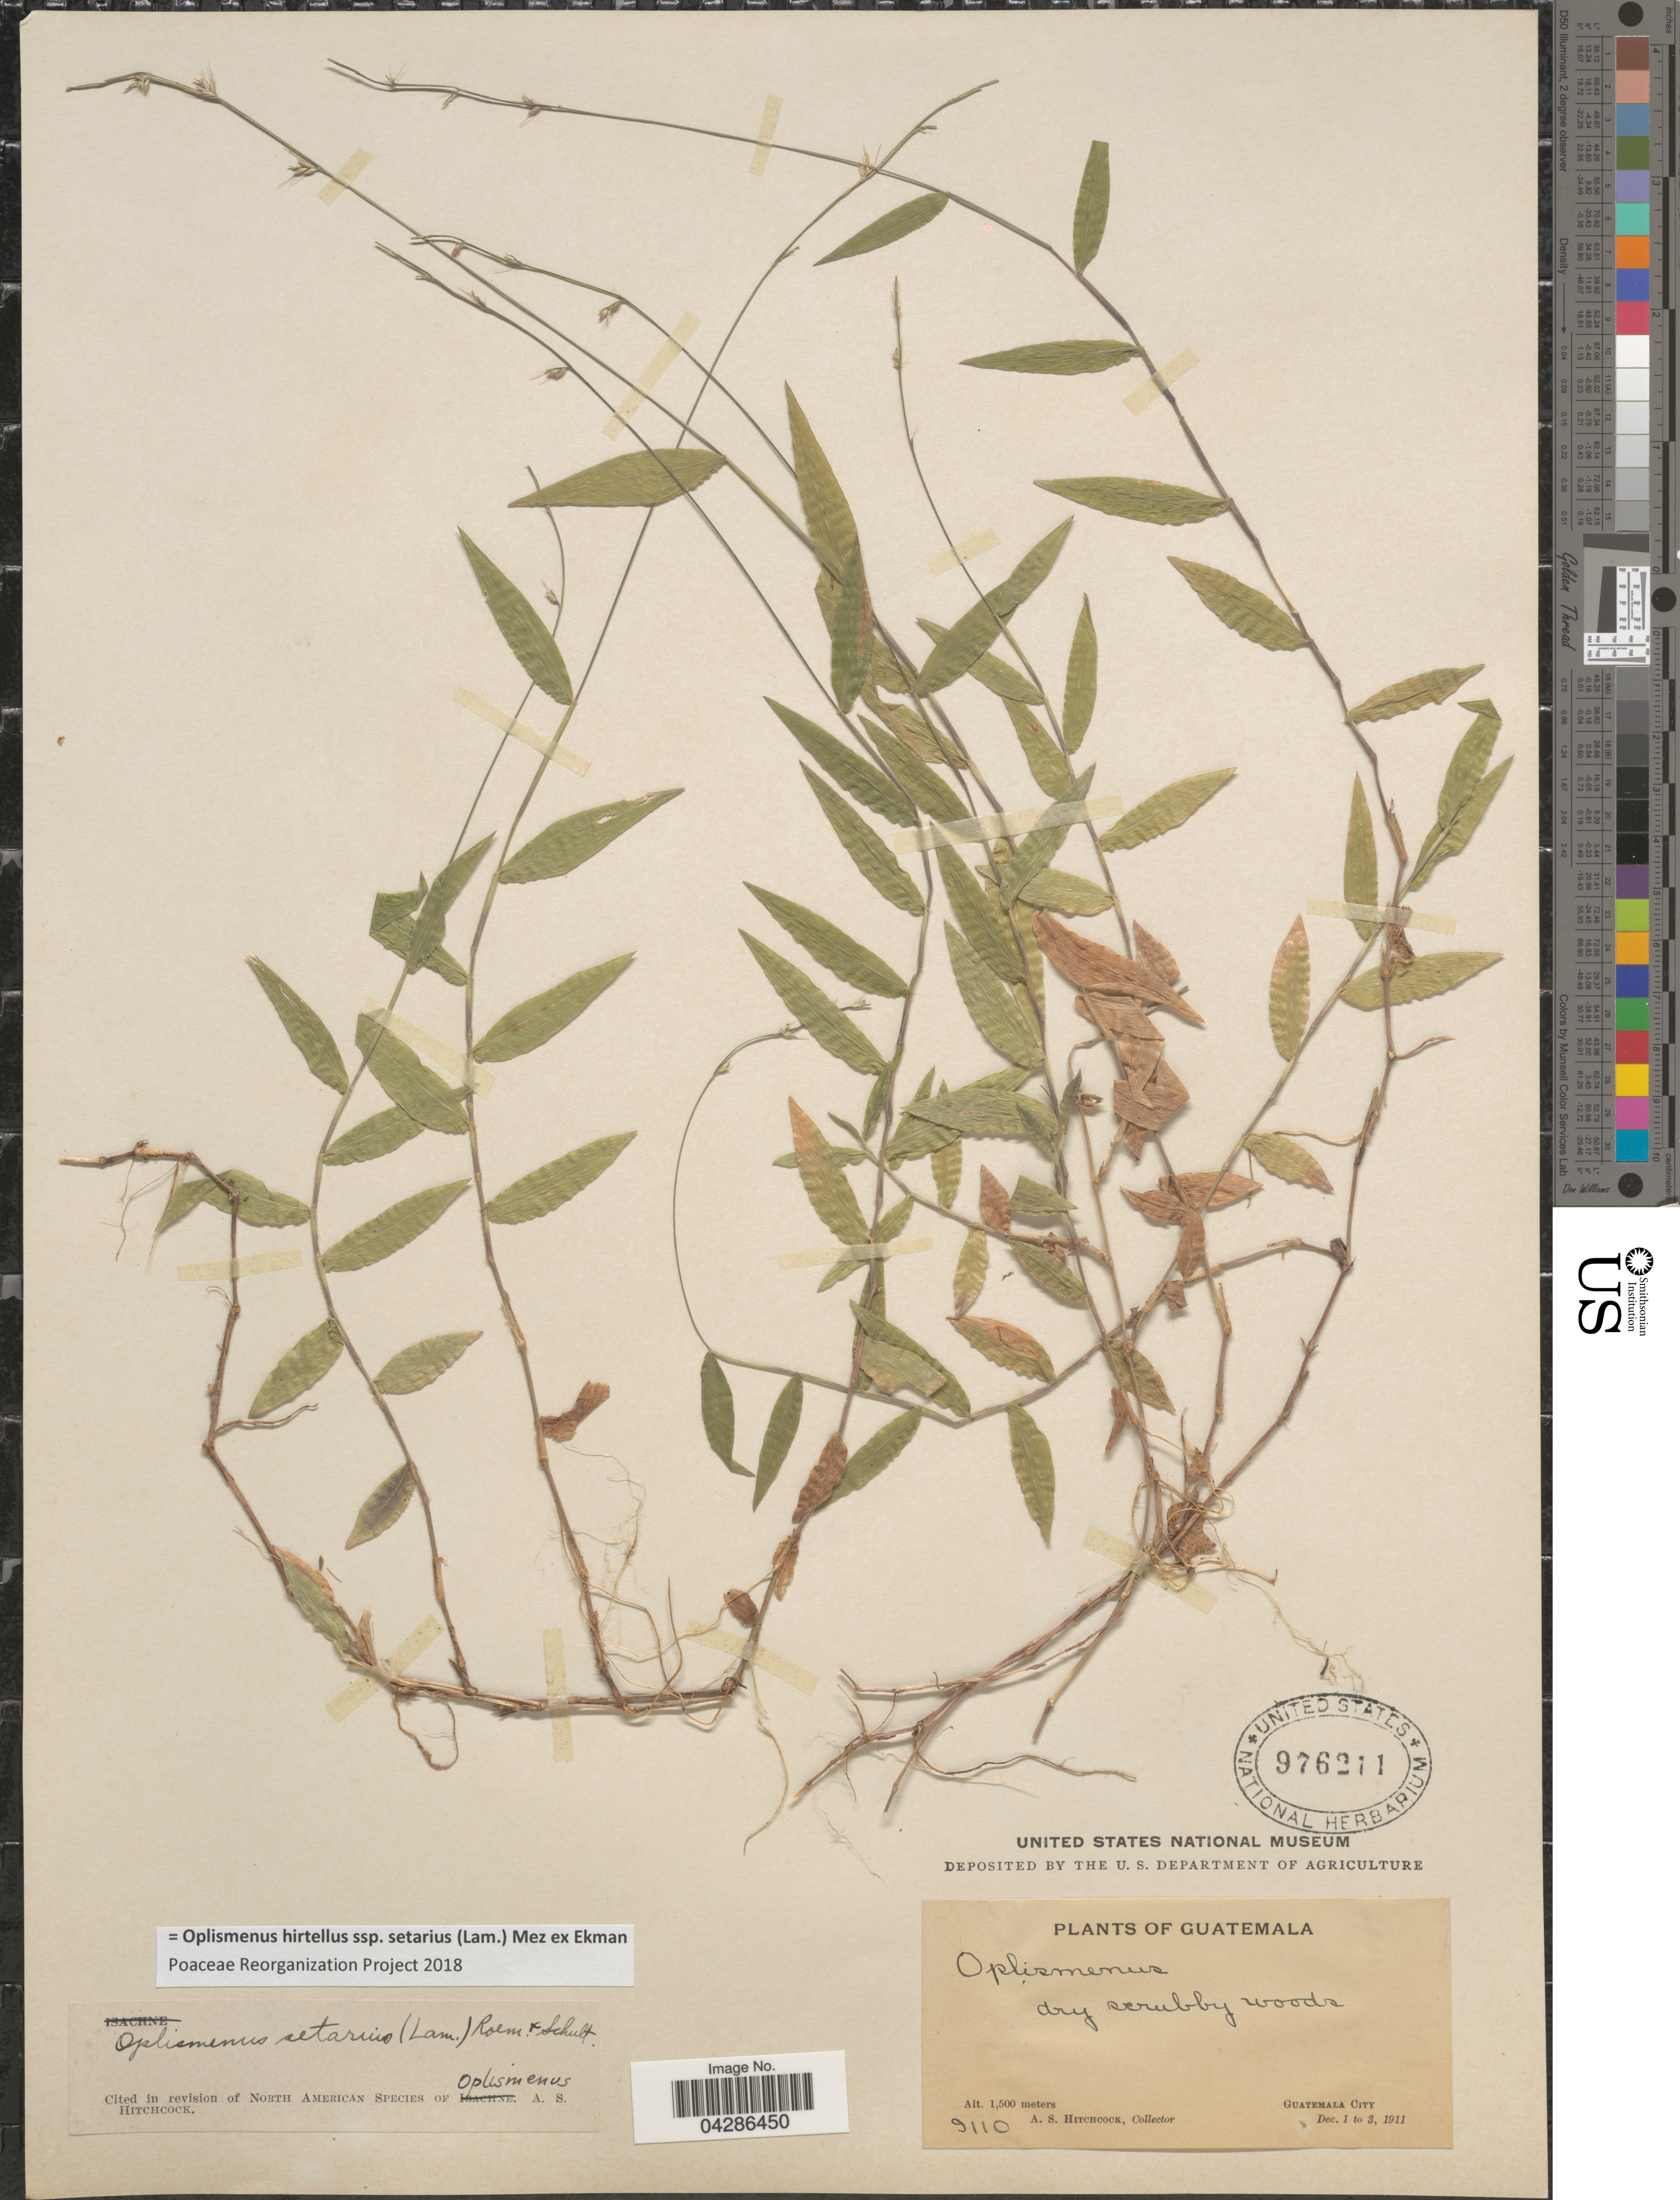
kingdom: Plantae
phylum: Tracheophyta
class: Liliopsida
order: Poales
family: Poaceae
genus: Oplismenus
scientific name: Oplismenus hirtellus subsp. setarius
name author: (Lam.) Mez ex Ekman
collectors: A. S. Hitchcock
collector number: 9110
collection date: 1911-12-01/1911-12-03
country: Guatemala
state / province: Guatemala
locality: Guatemala City.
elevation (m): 1500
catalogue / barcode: US 976211